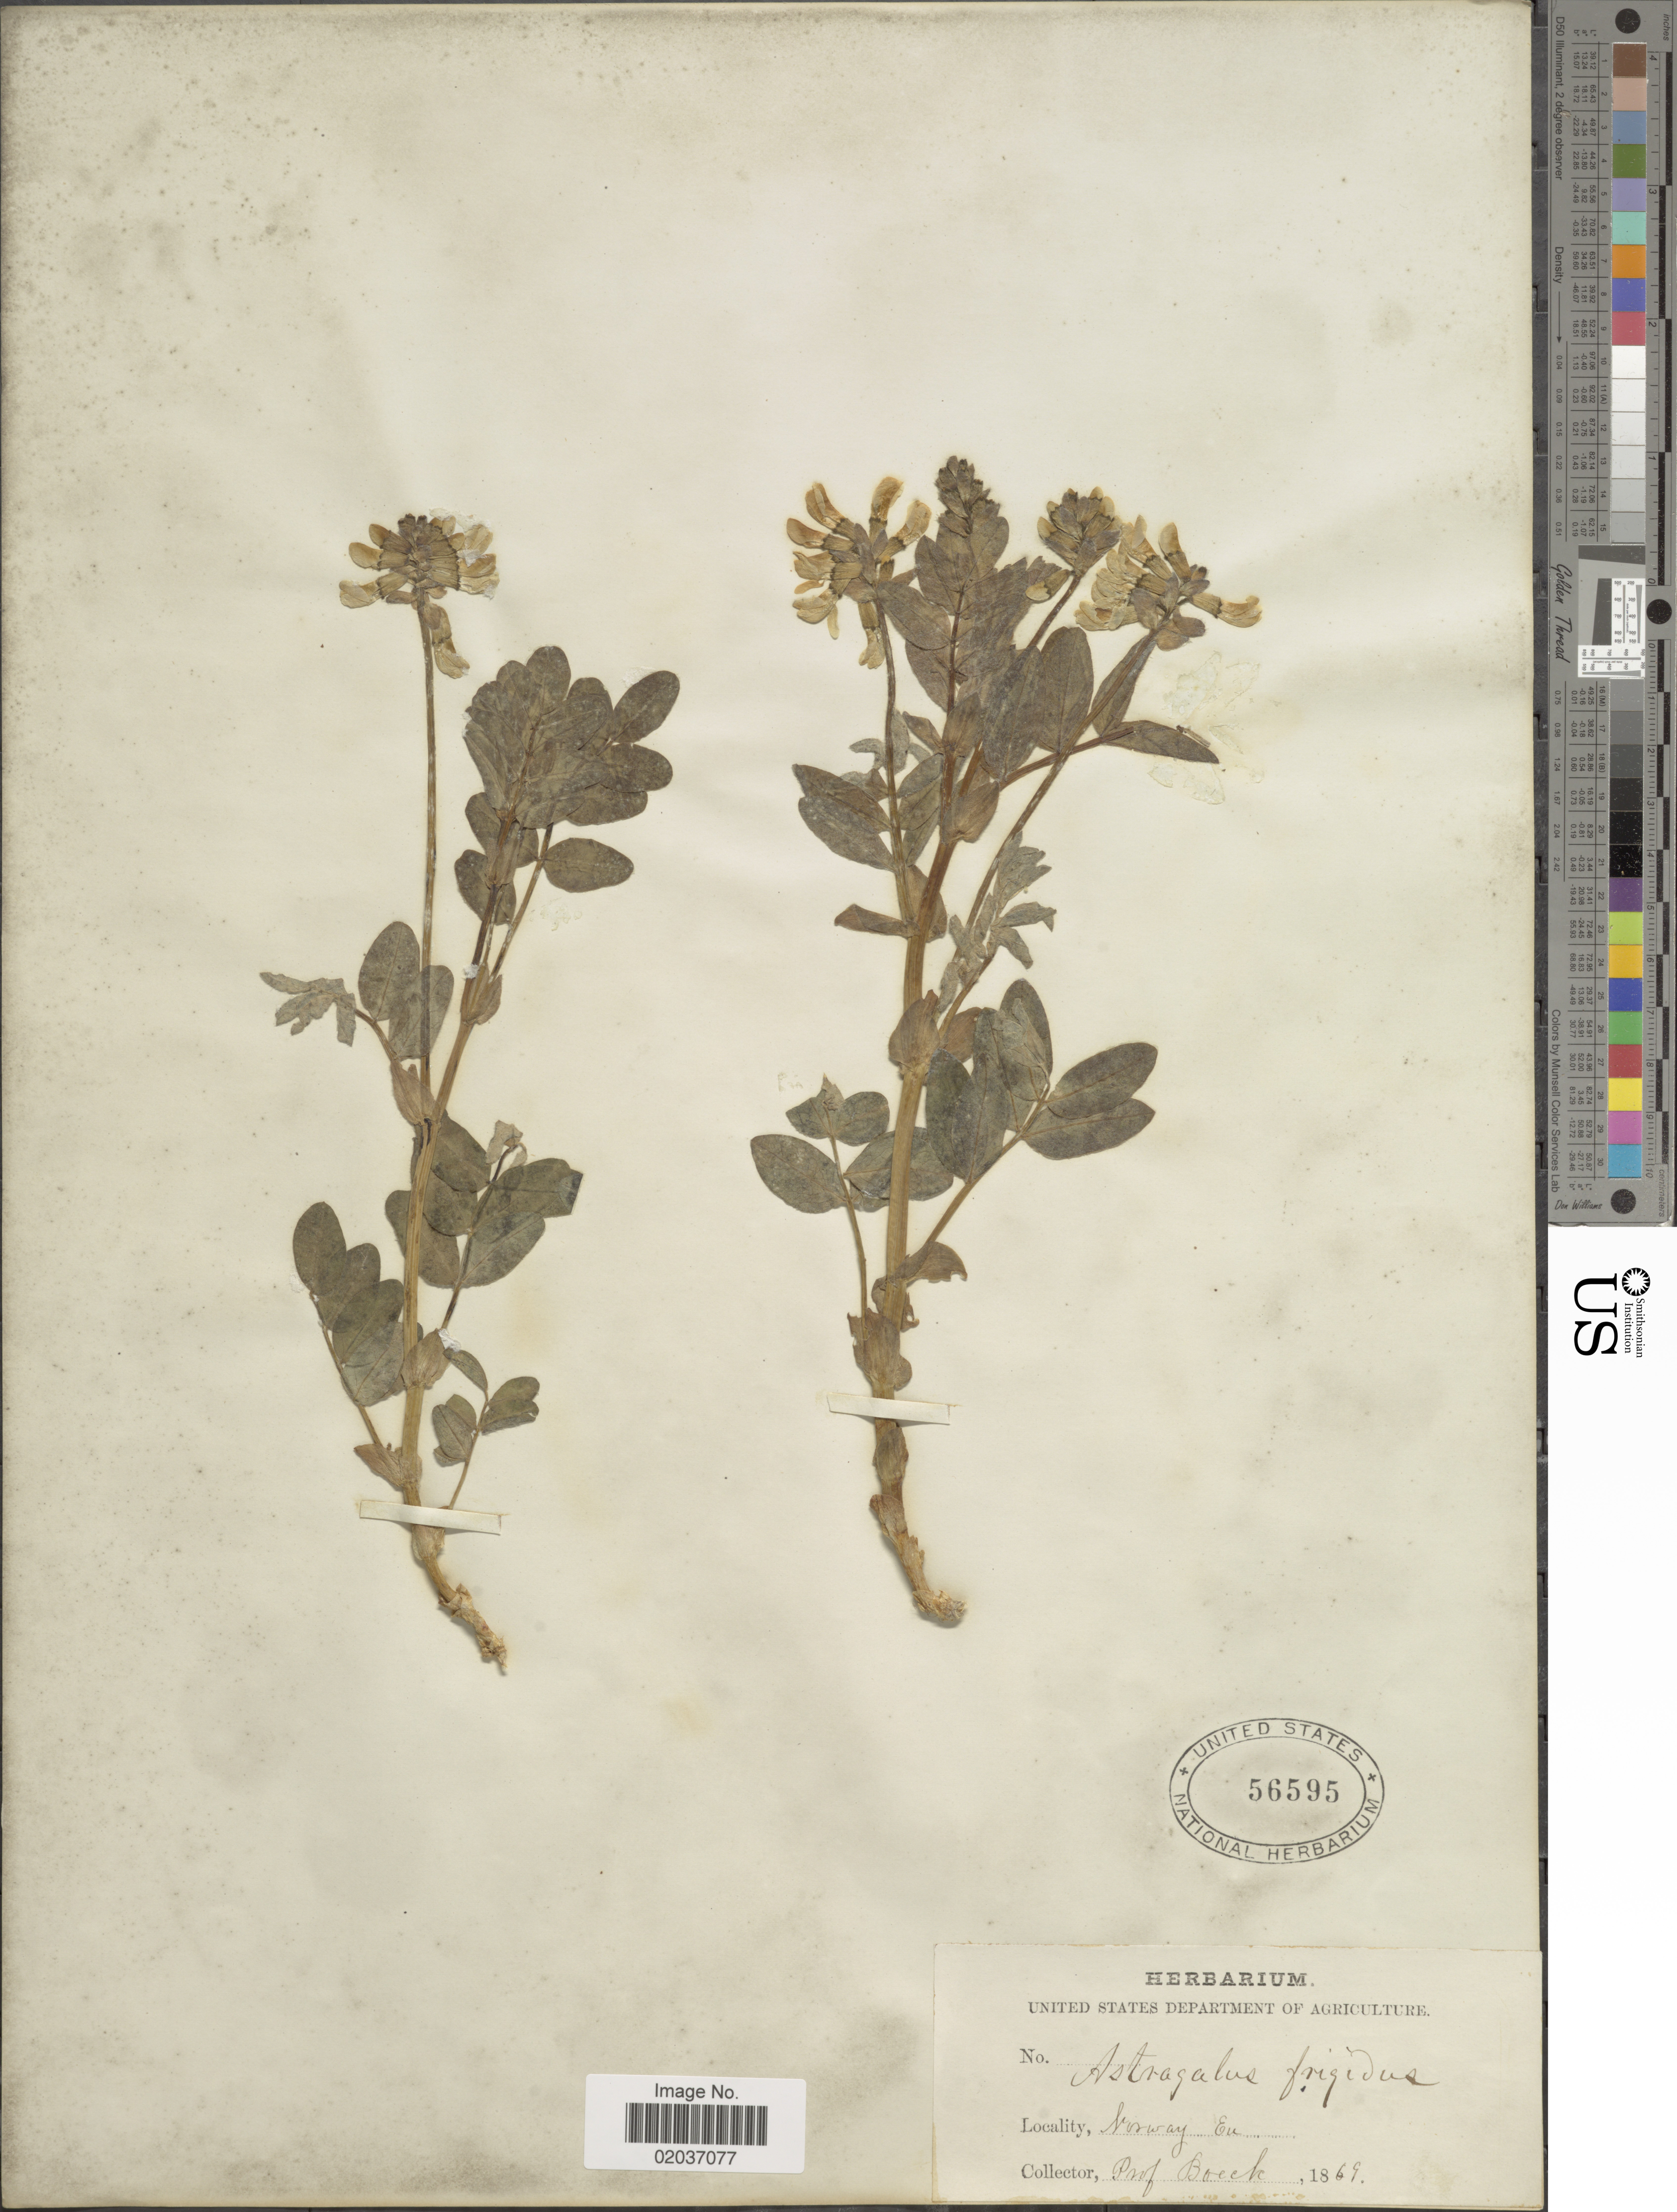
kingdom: Plantae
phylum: Tracheophyta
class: Magnoliopsida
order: Fabales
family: Fabaceae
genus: Astragalus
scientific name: Astragalus frigidus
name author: (L.) A. Gray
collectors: P. Boeck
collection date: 1869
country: Norway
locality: Eu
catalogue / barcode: US 56595